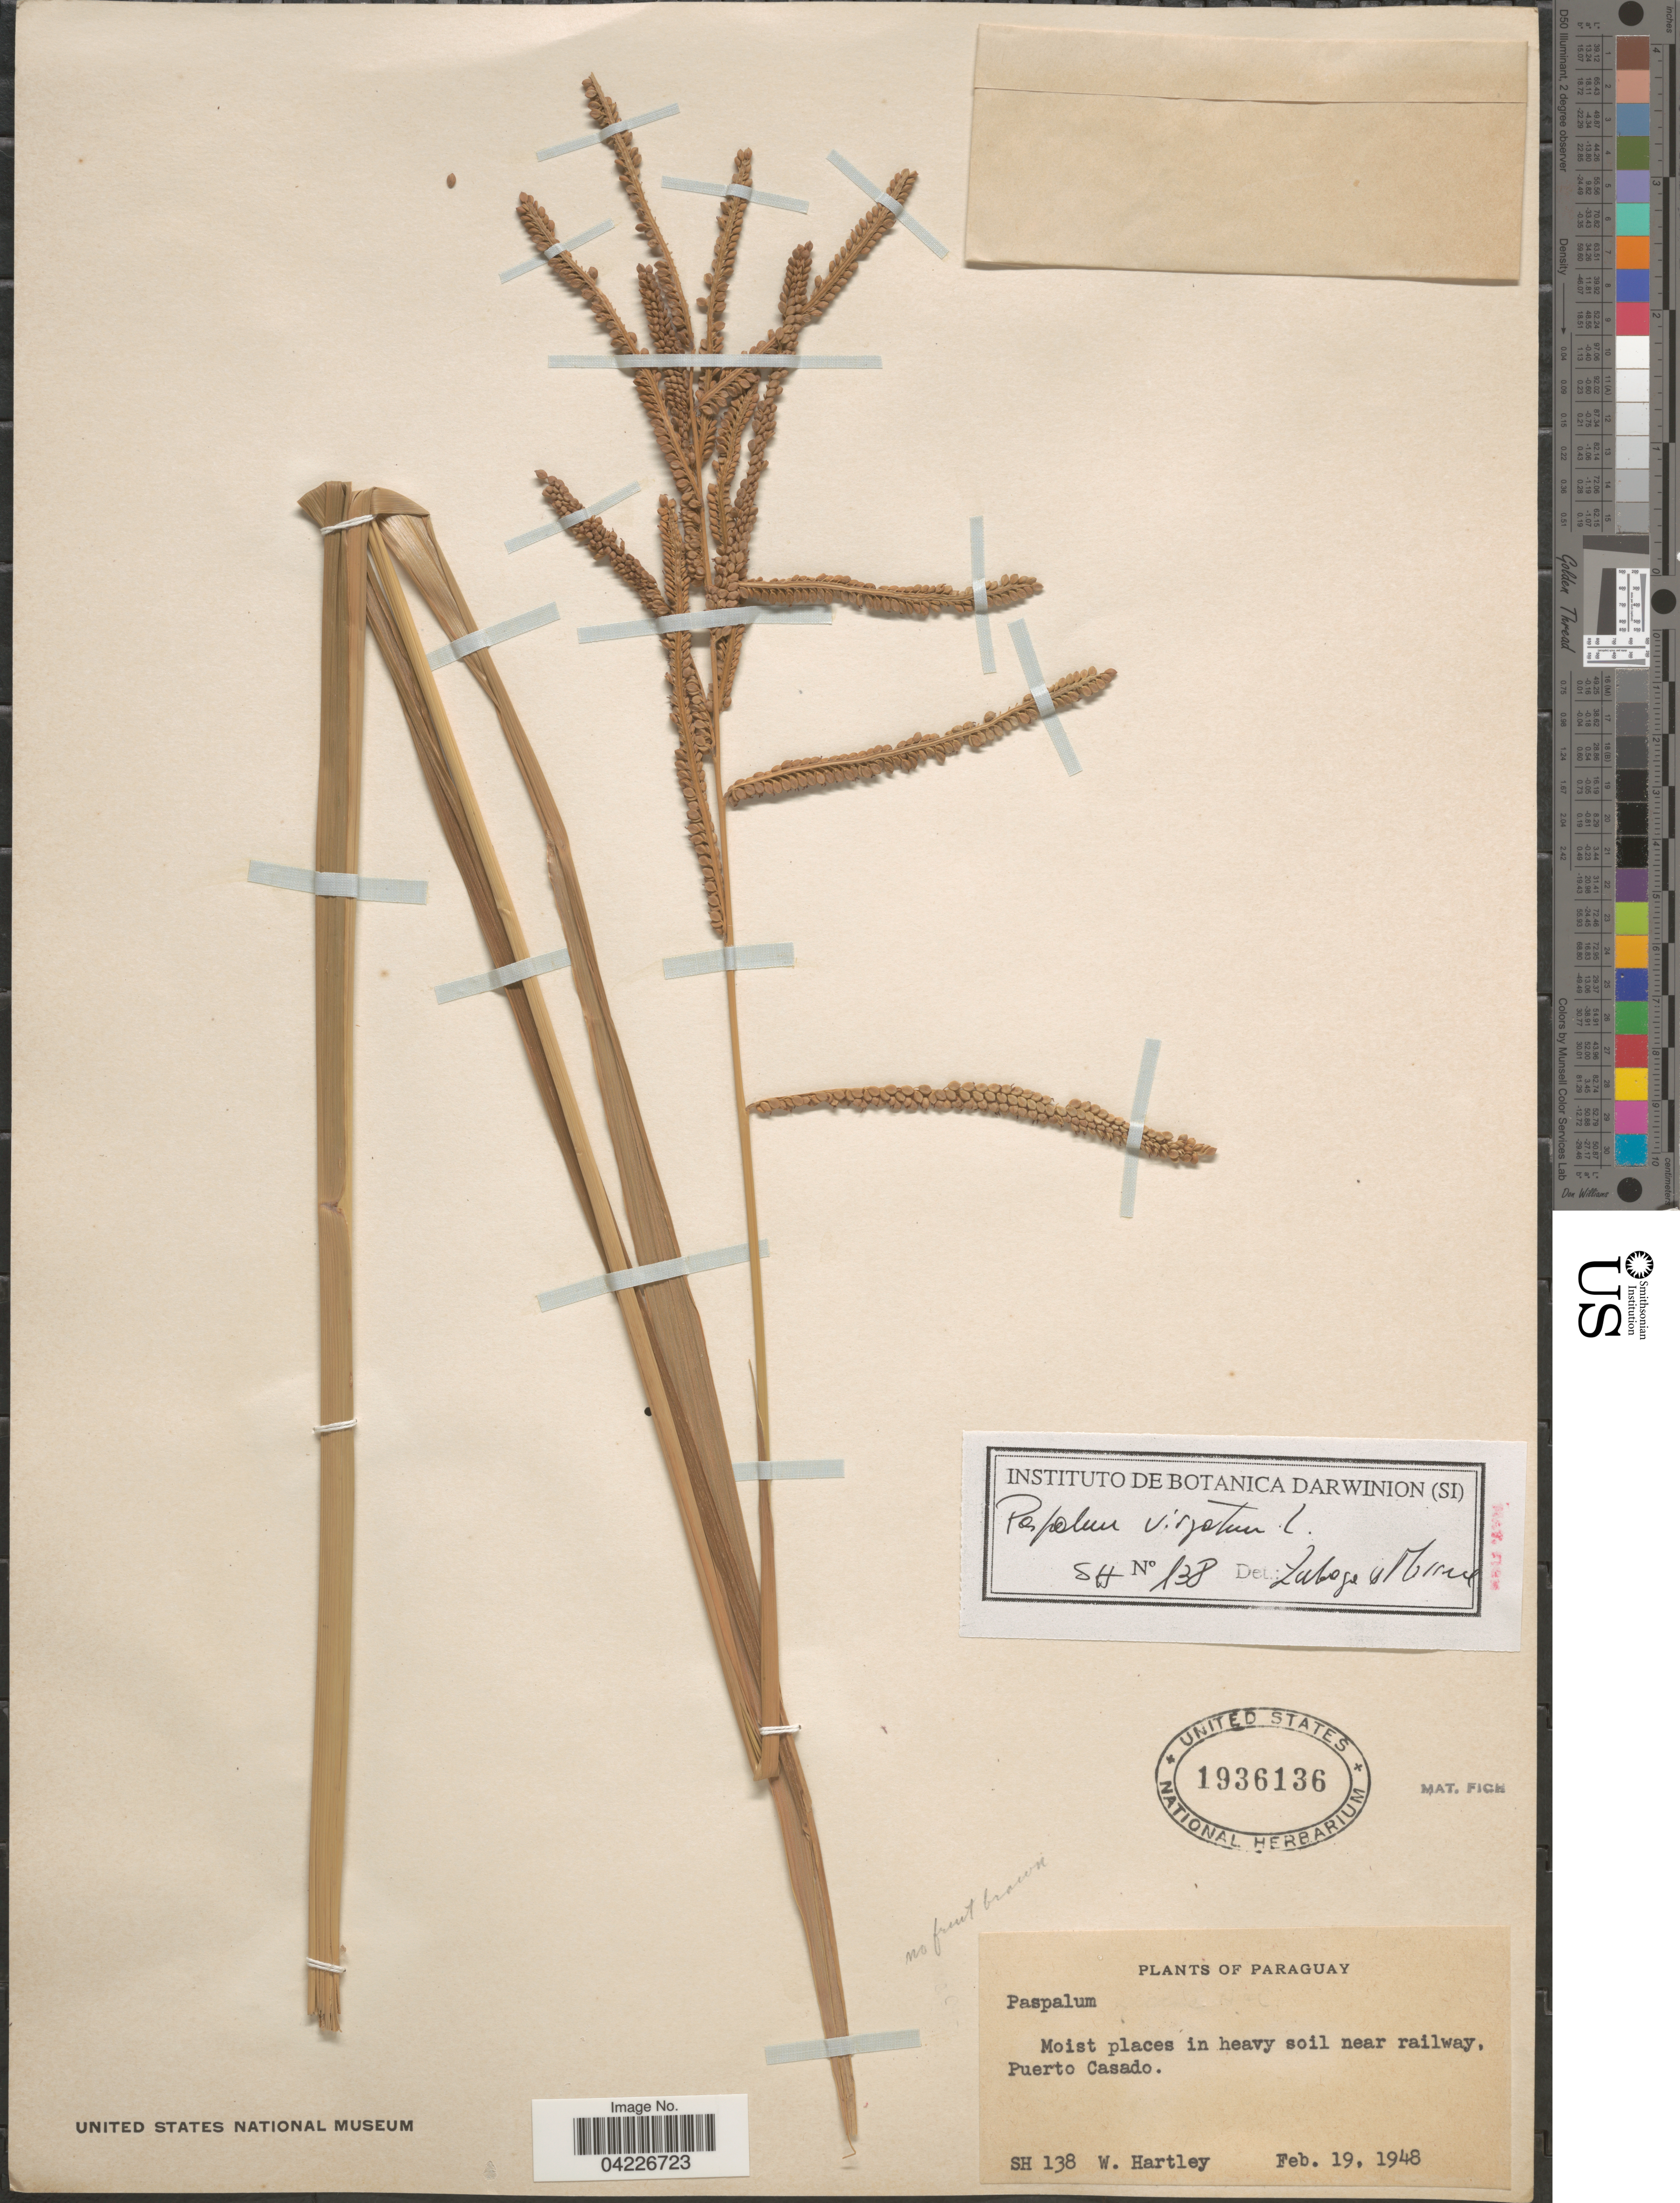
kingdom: Plantae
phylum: Tracheophyta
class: Liliopsida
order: Poales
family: Poaceae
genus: Paspalum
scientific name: Paspalum virgatum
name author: L.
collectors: W. Hartley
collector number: SH138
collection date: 1948-02-19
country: Paraguay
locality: Moist places in heavy soil near railway, Puerto Casado.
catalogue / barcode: US 1936136